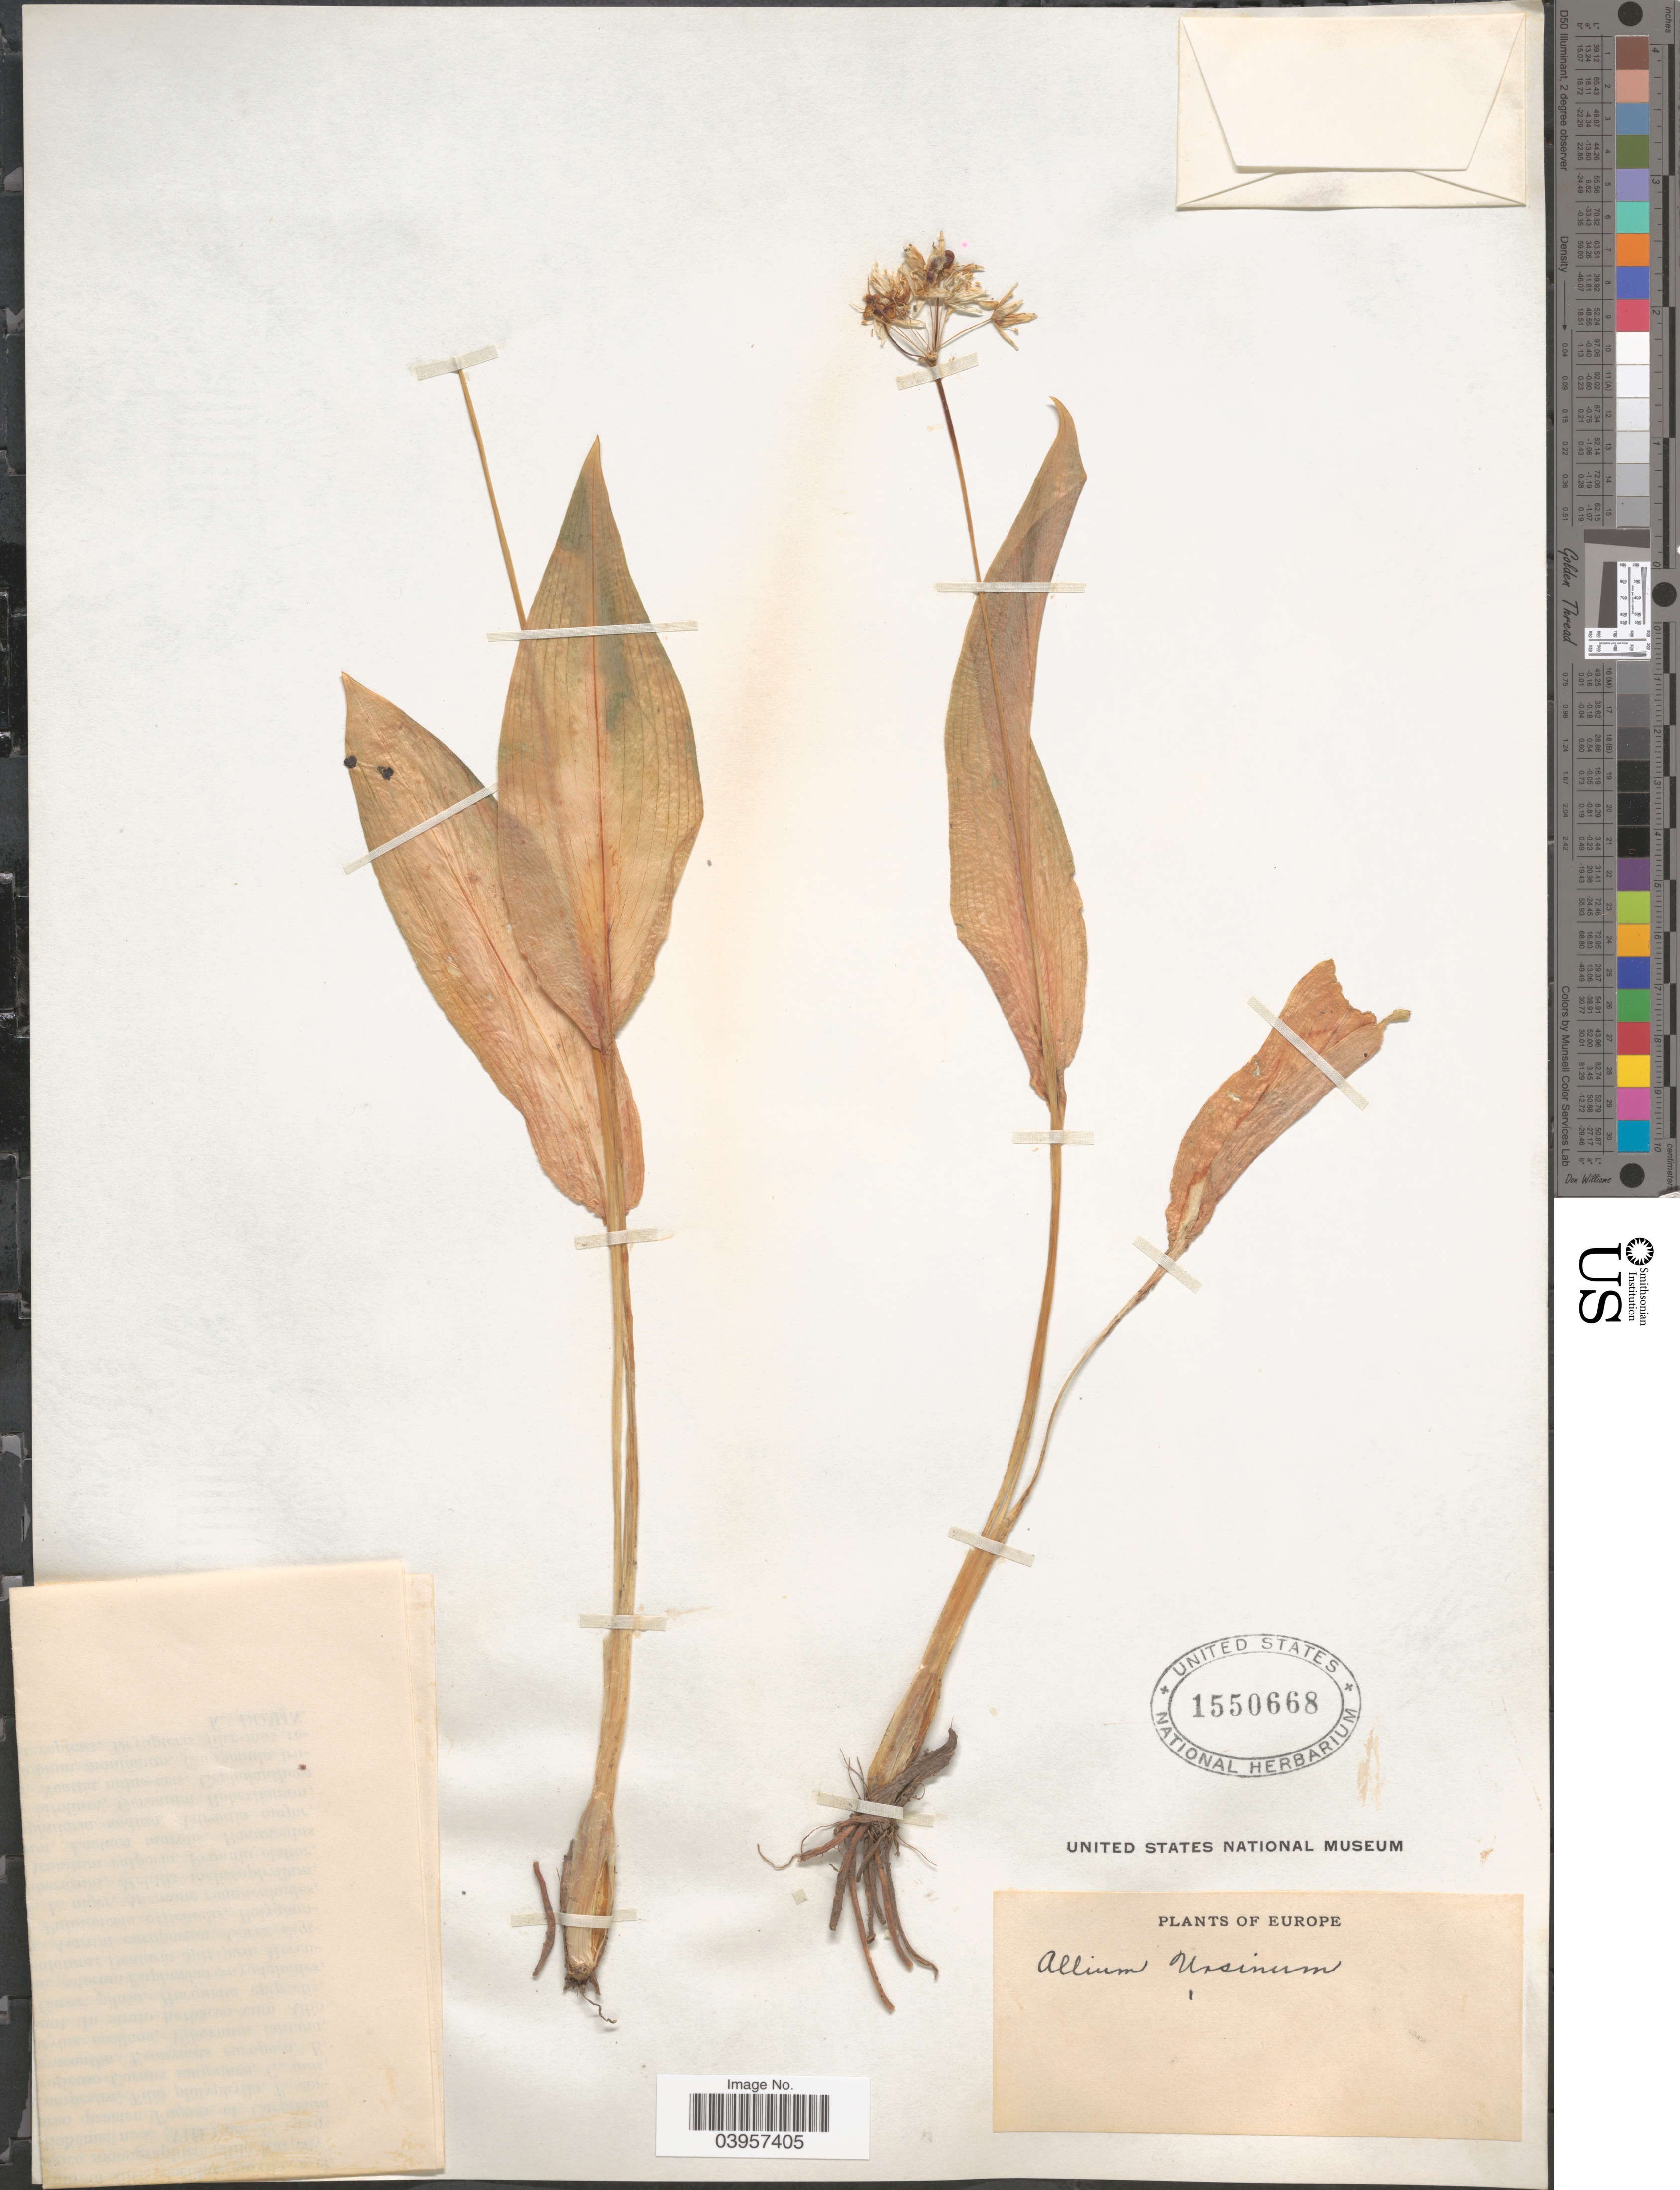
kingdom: Plantae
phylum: Tracheophyta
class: Liliopsida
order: Asparagales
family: Amaryllidaceae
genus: Allium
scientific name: Allium ursinum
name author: L.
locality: Europe.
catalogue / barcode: US 1550668